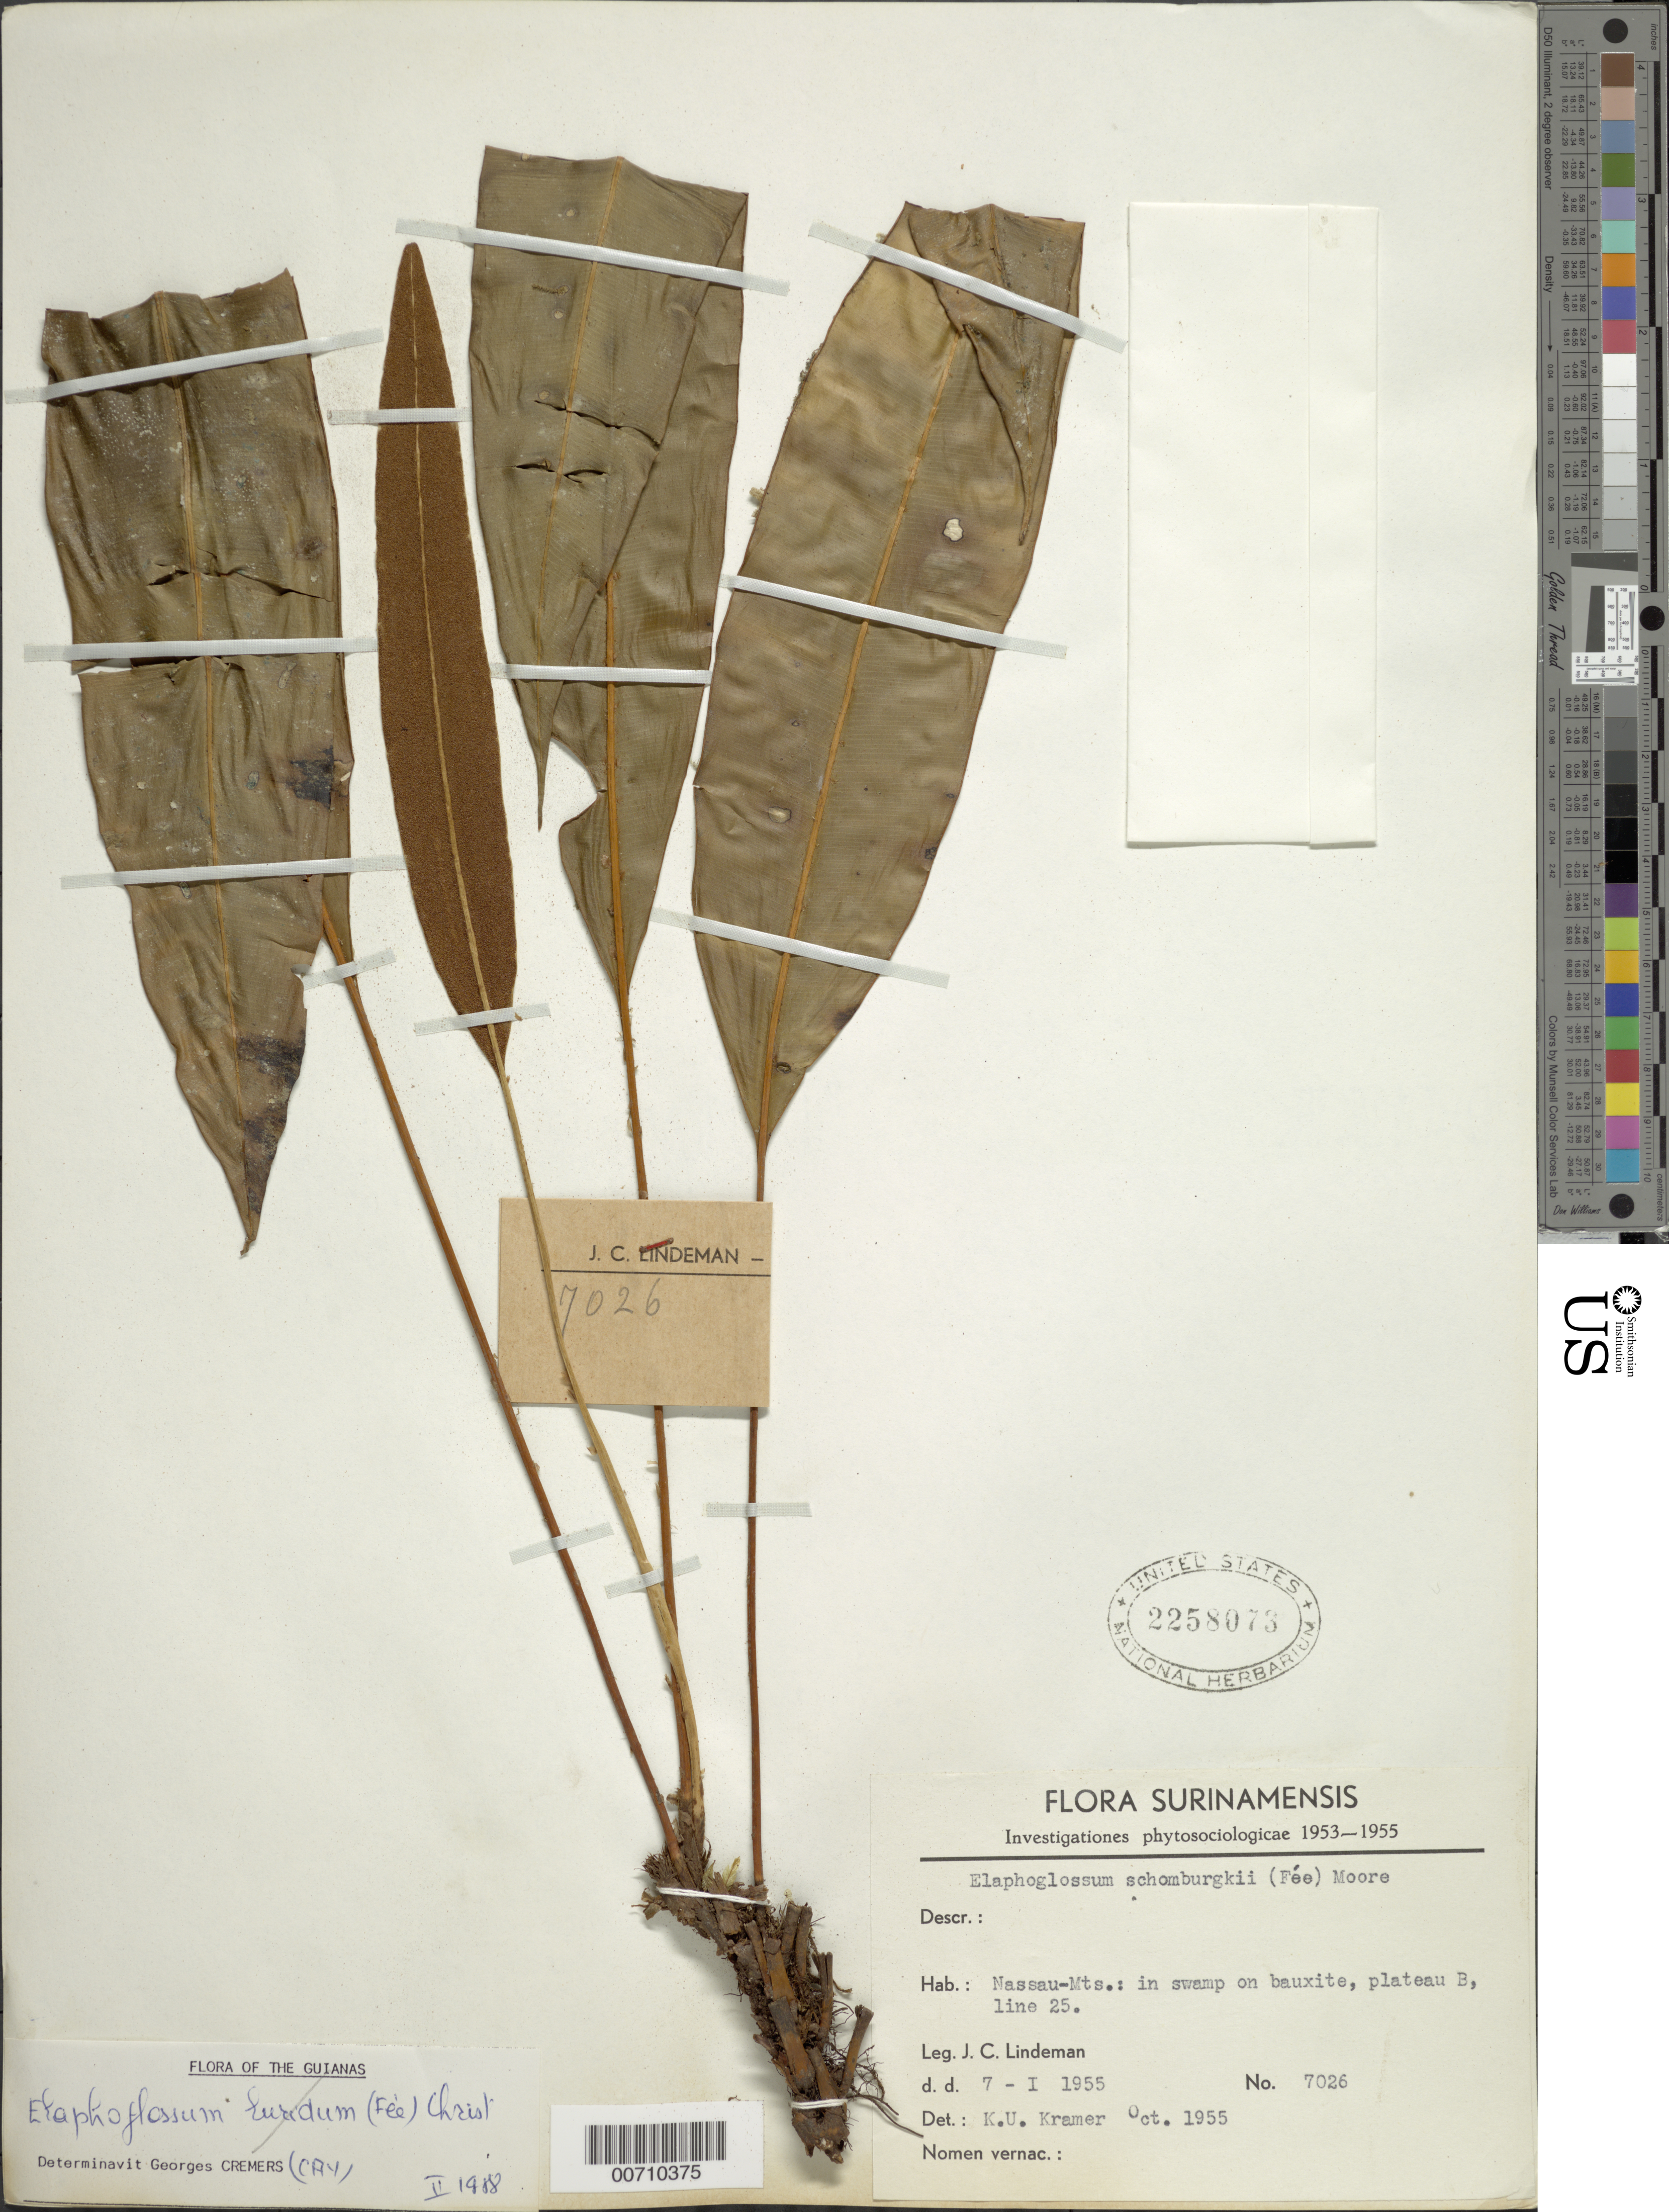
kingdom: Plantae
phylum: Tracheophyta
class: Polypodiopsida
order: Polypodiales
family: Dryopteridaceae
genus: Elaphoglossum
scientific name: Elaphoglossum luridum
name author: (Fée) Christ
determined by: Cremers, Georges A.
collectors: J. C. Lindeman & R. S. Cowan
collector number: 7026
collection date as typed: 7-Jan-55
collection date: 1955-01-07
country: Suriname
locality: Nassau Mts., Marowijne R., Plateau B, line 25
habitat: Swamp on bauxite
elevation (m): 530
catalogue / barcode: US 2258073